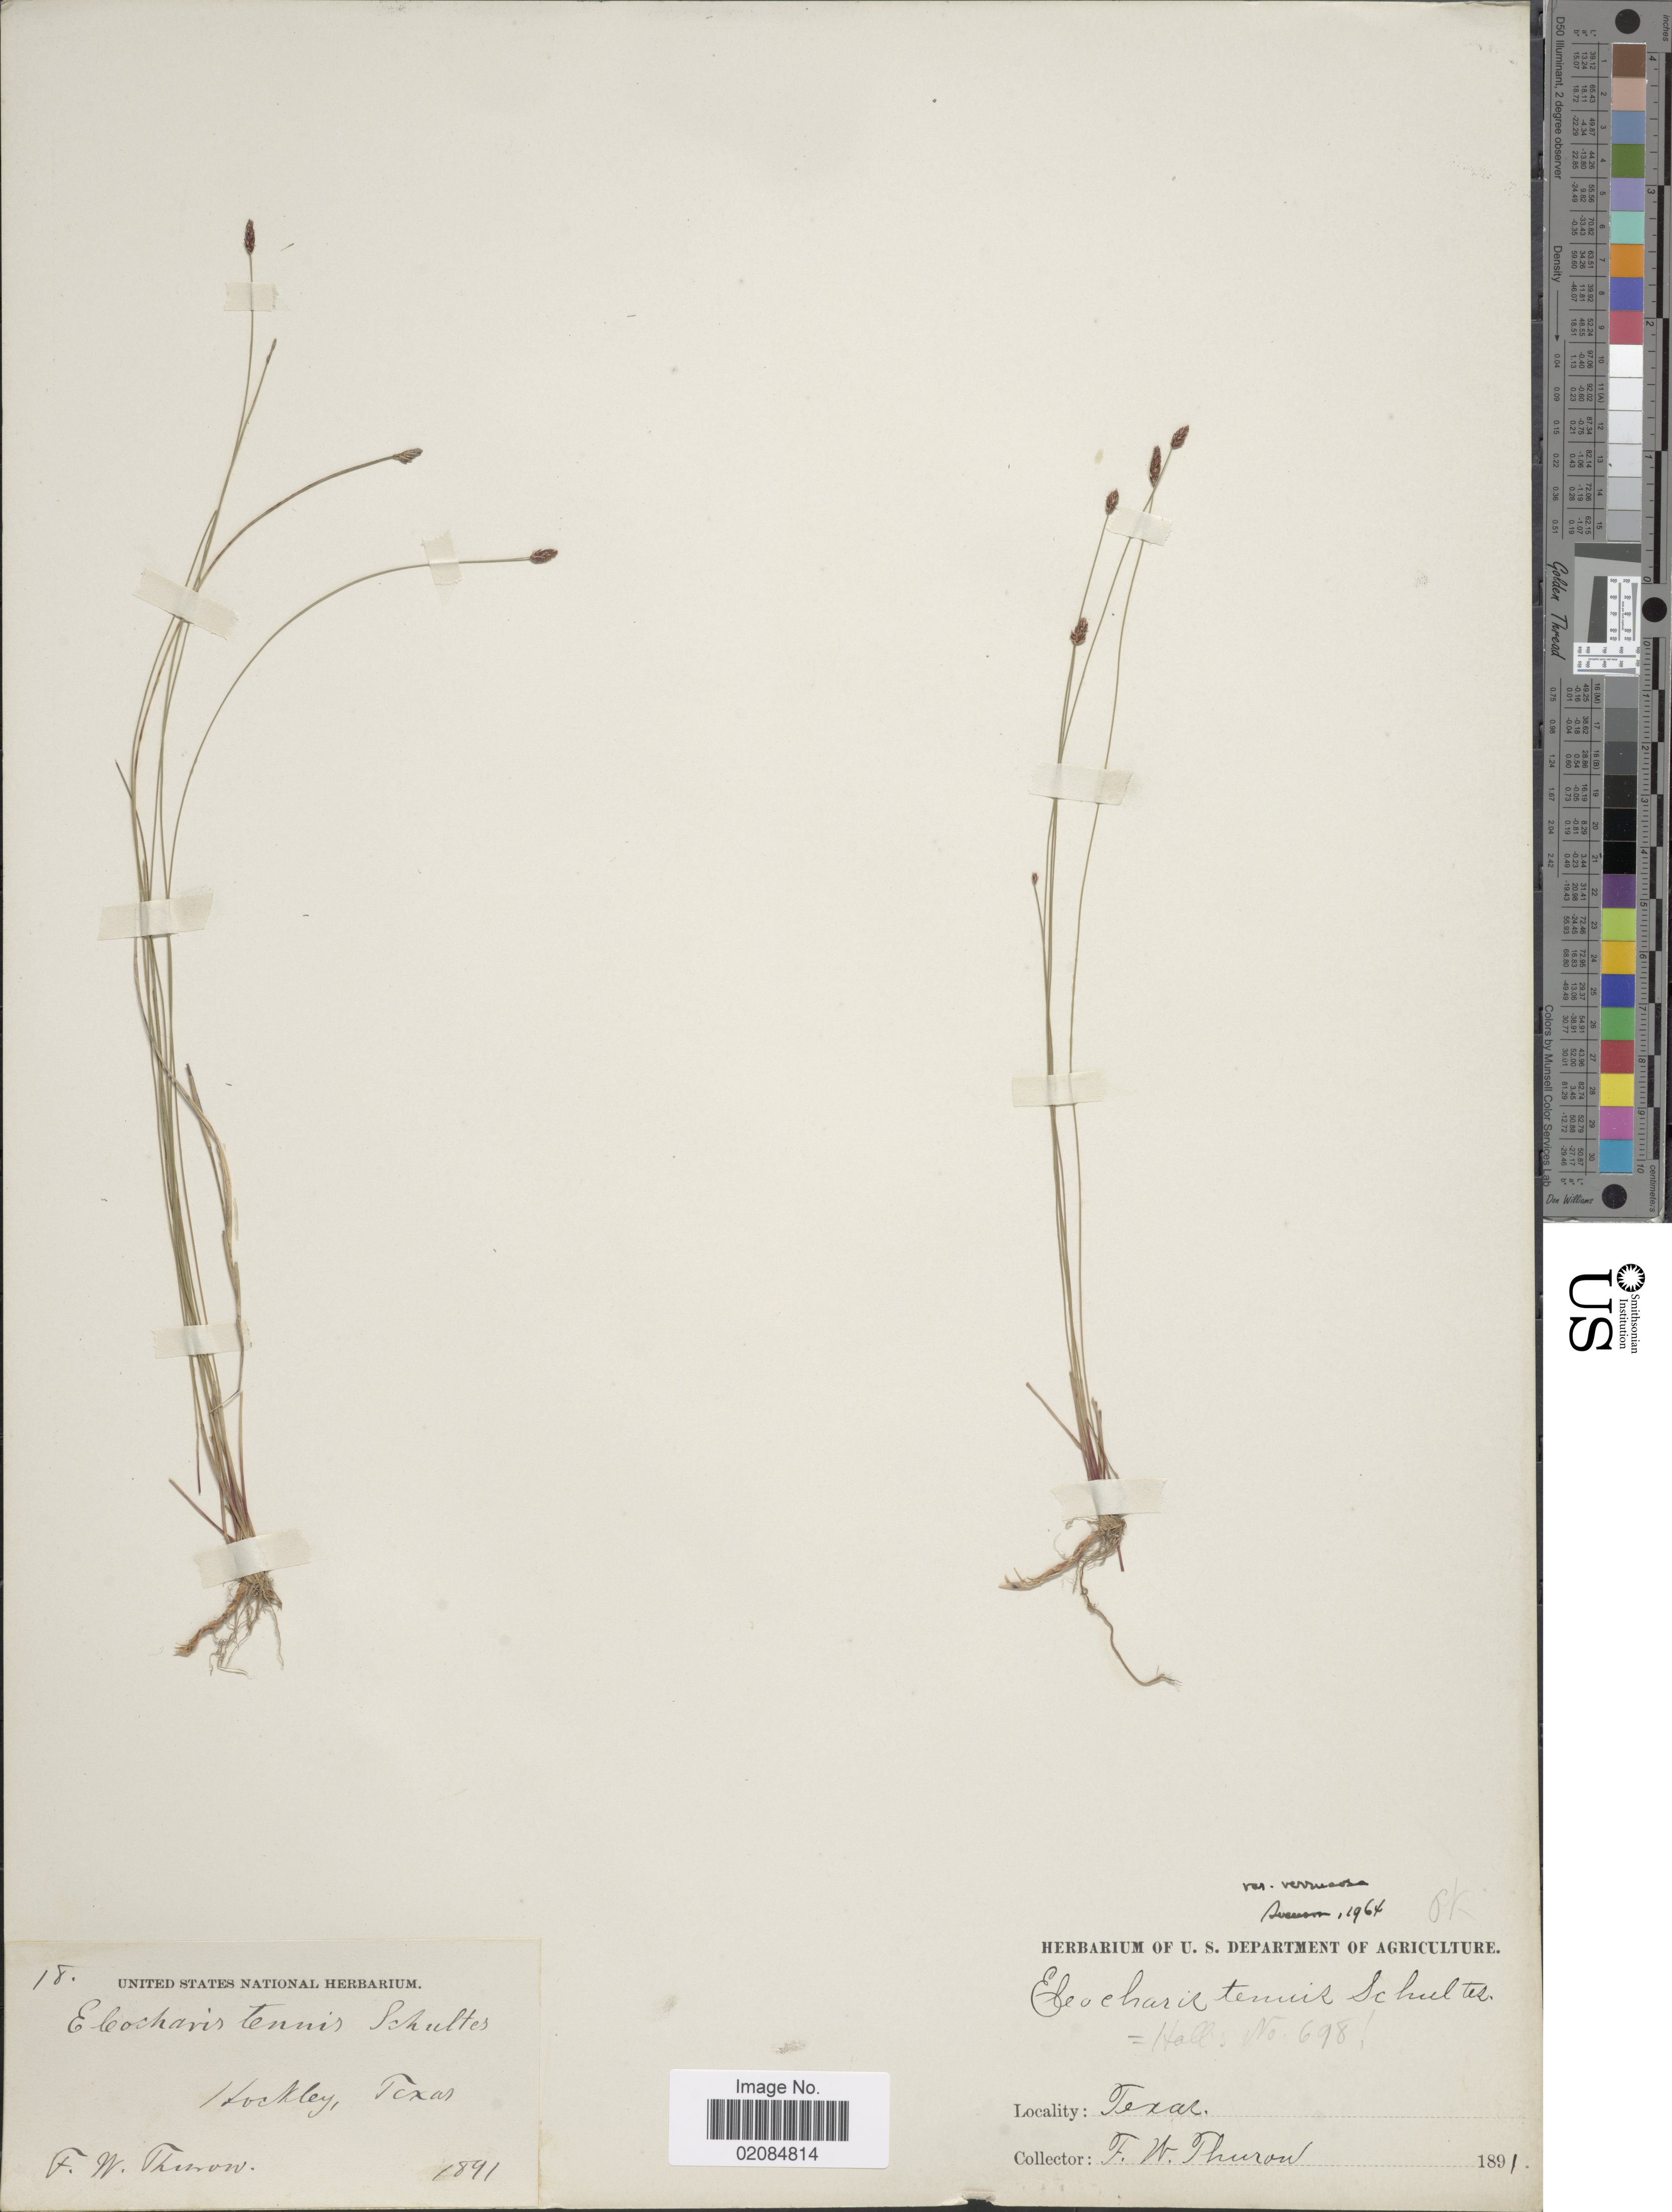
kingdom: Plantae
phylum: Tracheophyta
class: Liliopsida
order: Poales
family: Cyperaceae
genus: Eleocharis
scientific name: Eleocharis tenuis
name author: (Willd.) Schult.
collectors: F. Thuron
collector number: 18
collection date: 1891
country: United States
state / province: Texas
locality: Hockley